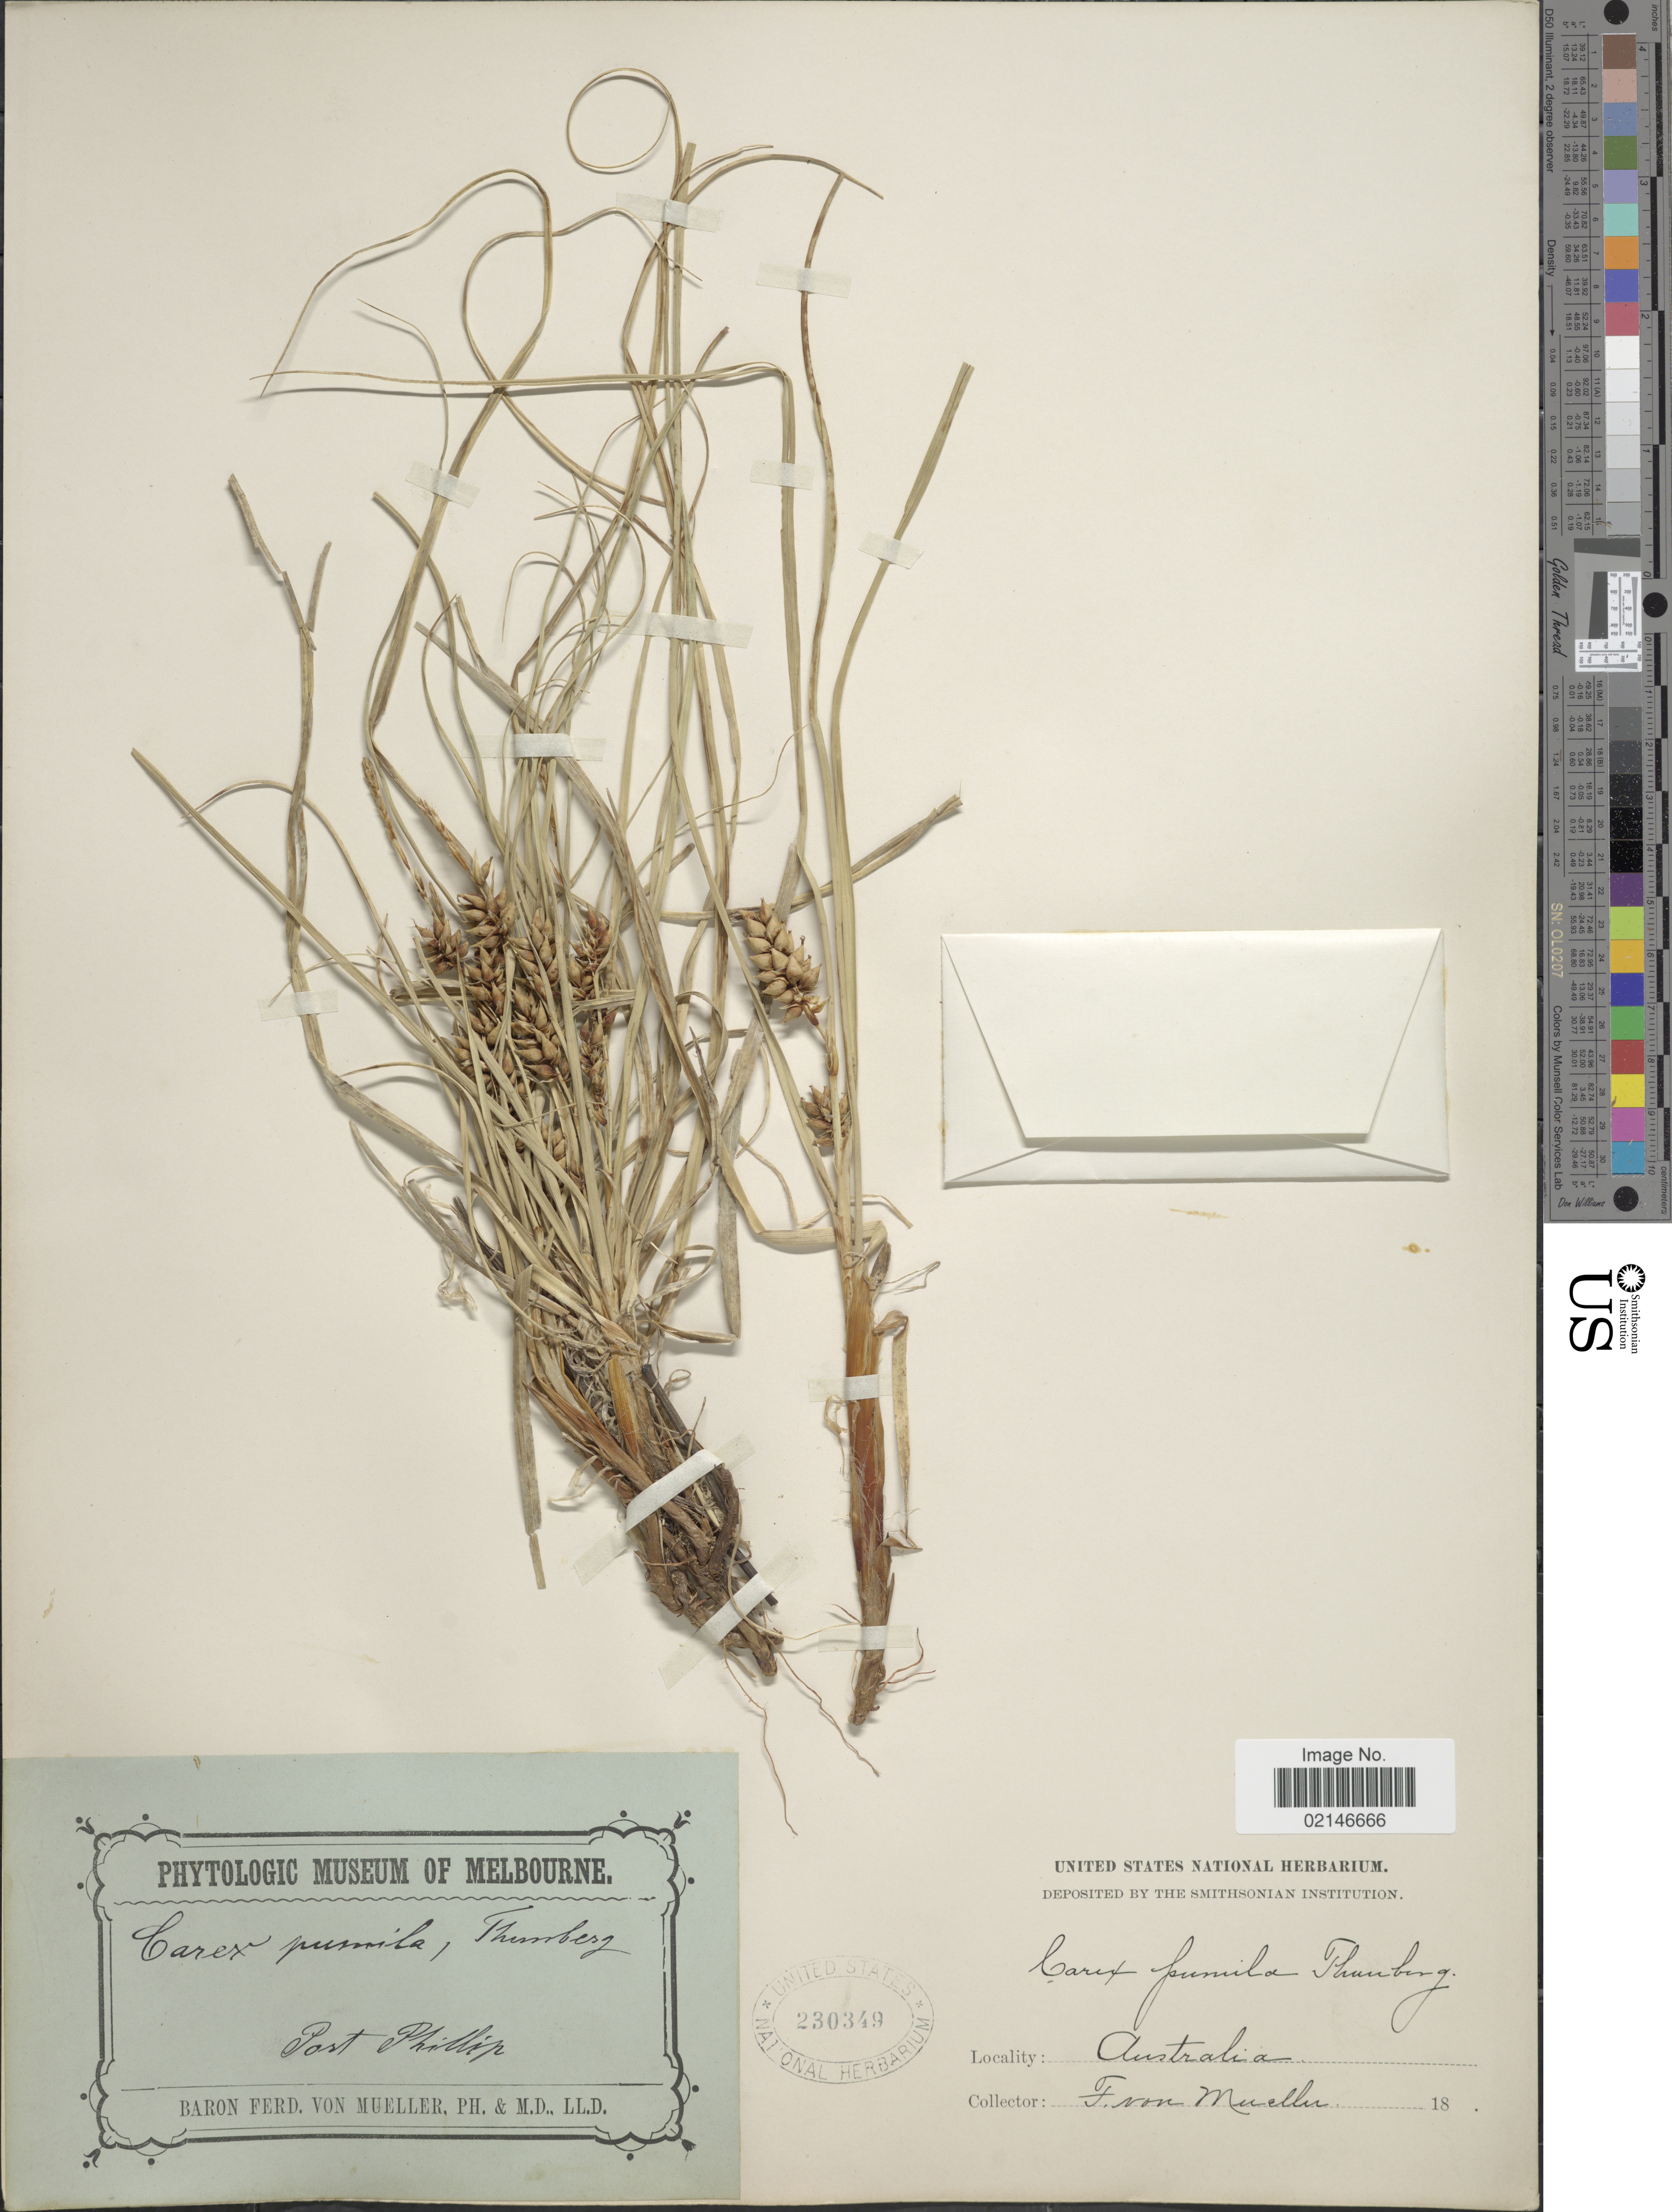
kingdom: Plantae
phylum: Tracheophyta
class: Liliopsida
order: Poales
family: Cyperaceae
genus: Carex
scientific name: Carex pumila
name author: Thunb.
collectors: F. Mueller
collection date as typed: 18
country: Australia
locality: Port Phillip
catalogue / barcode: US 230349